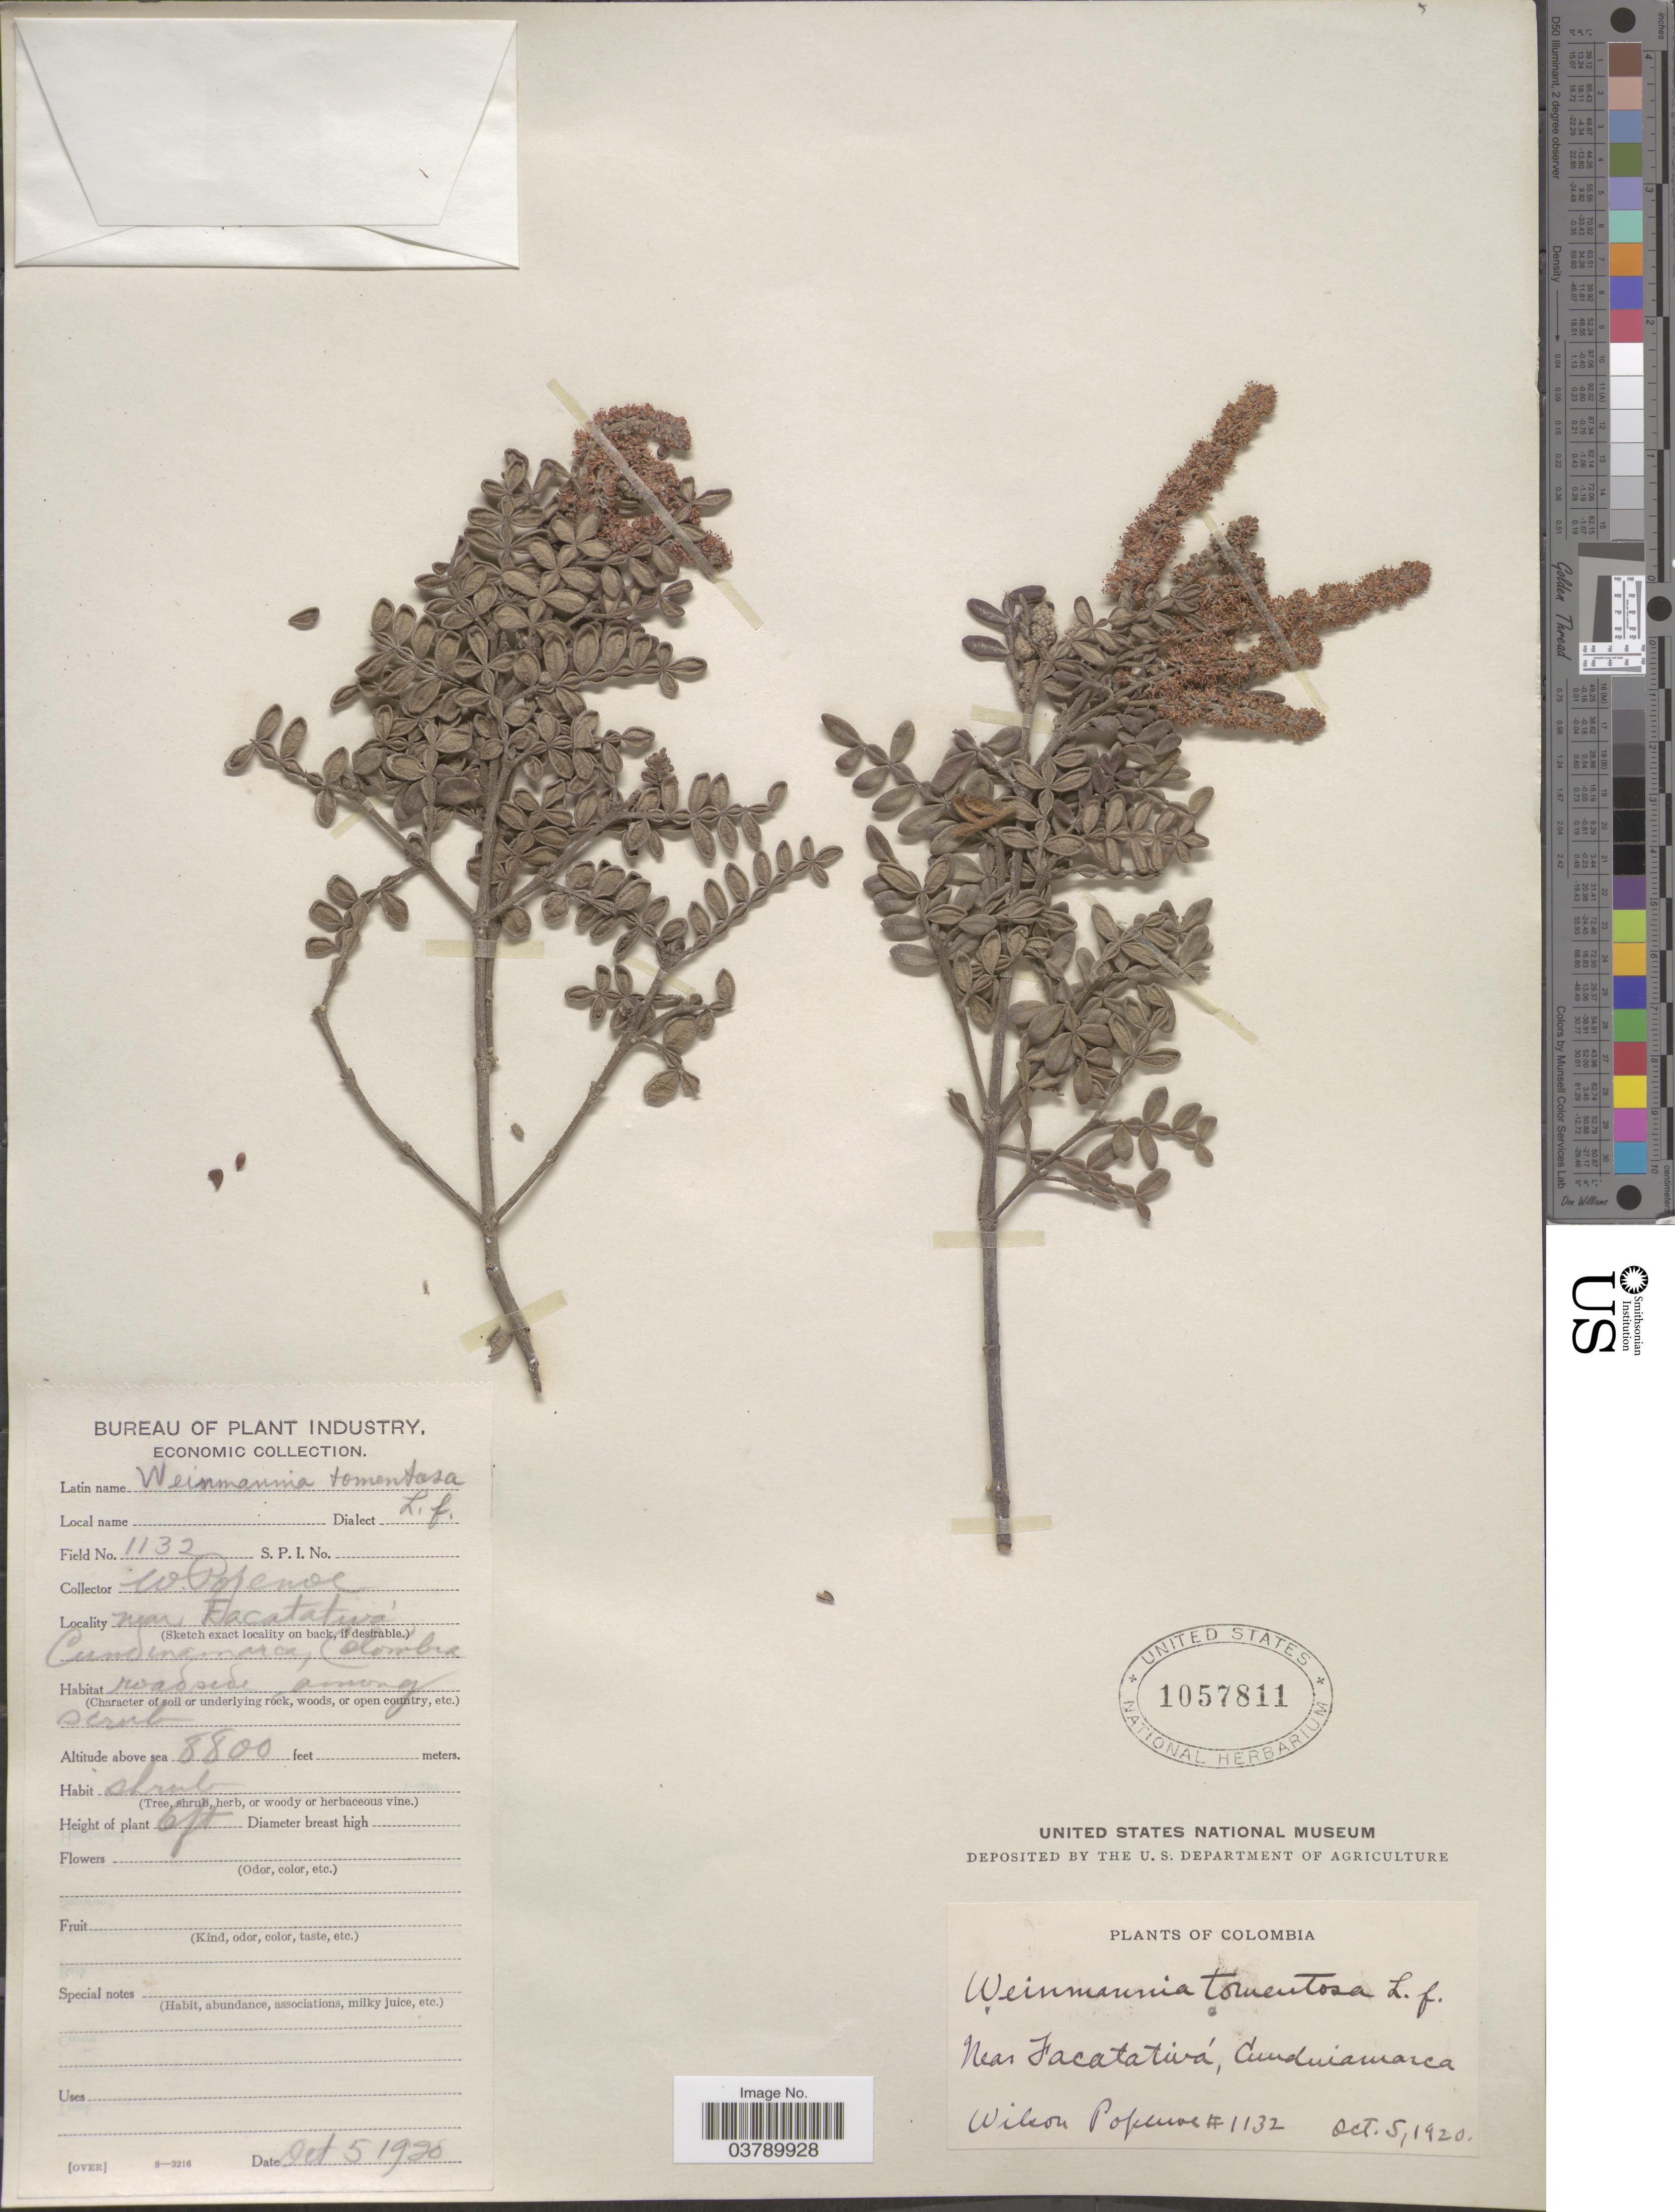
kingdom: Plantae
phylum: Tracheophyta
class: Magnoliopsida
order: Oxalidales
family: Cunoniaceae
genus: Weinmannia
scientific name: Weinmannia tomentosa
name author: L.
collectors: F. Popenoe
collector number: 1132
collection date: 1920-10-05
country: Colombia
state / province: Cundinamarca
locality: Near Facatativá.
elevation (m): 2682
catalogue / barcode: US 1057811